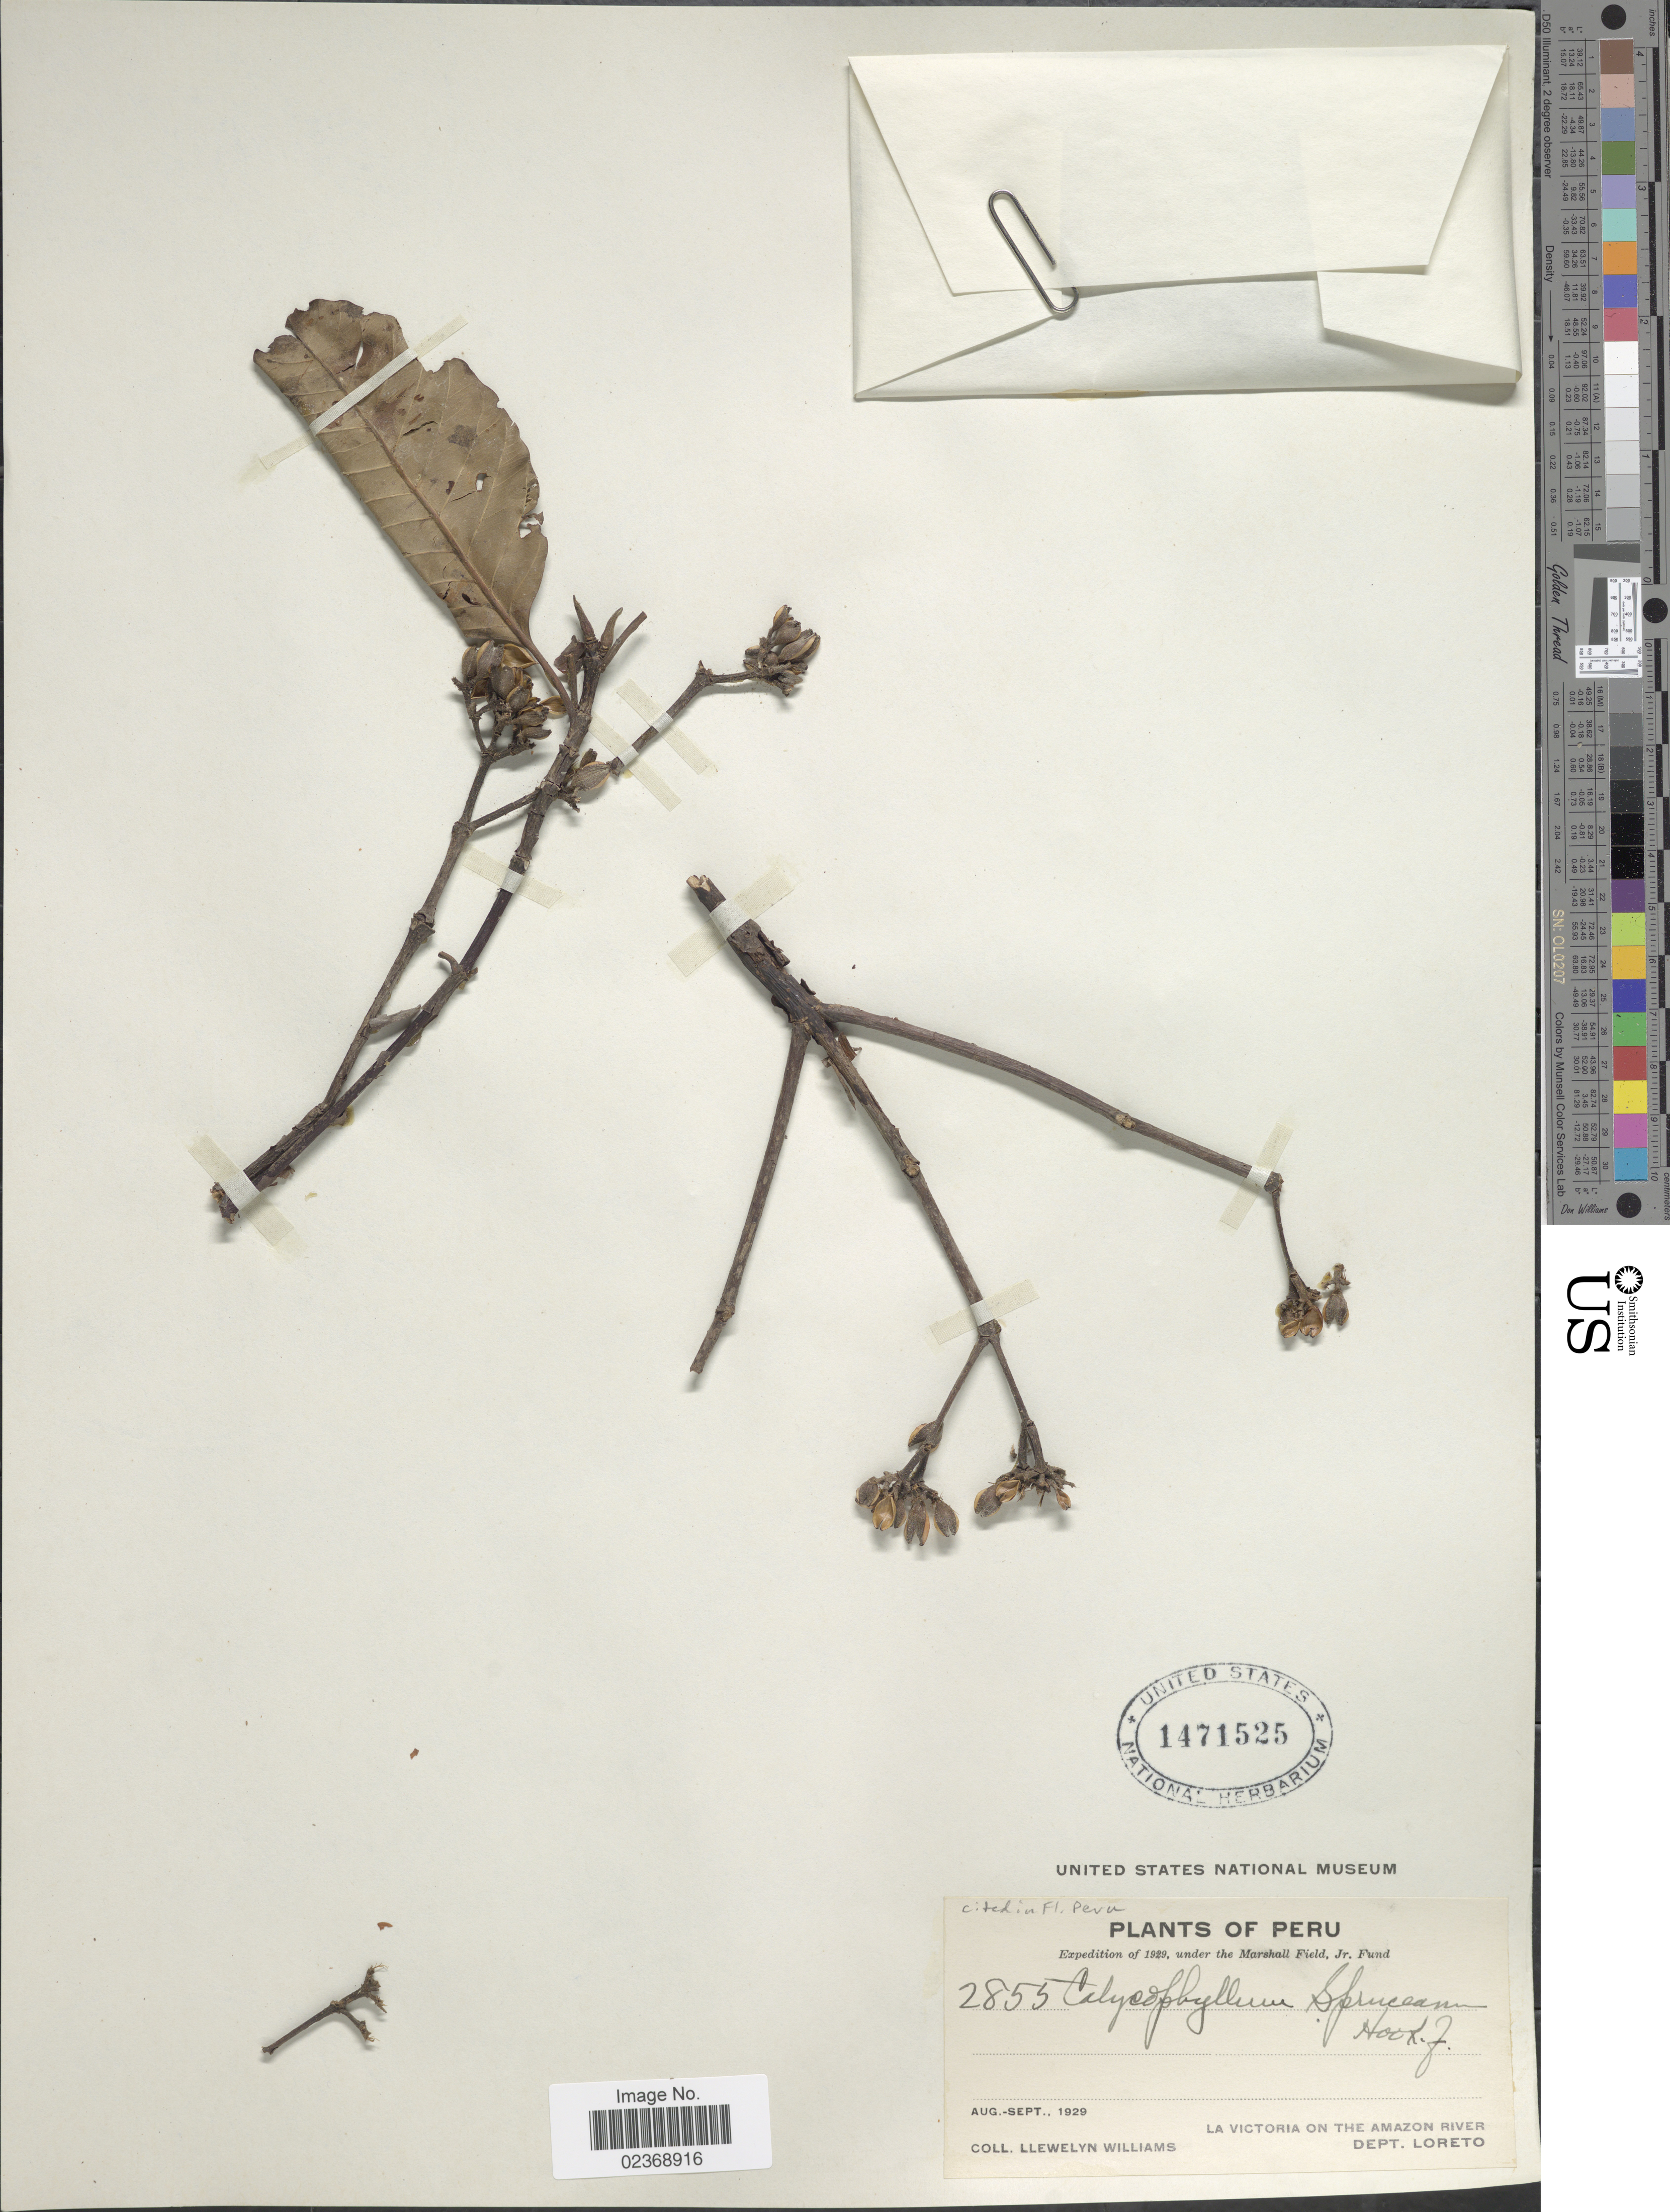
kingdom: Plantae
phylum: Tracheophyta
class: Magnoliopsida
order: Gentianales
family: Rubiaceae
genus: Calycophyllum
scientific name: Calycophyllum spruceanum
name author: (Benth.) Hook. f. ex K. Schum.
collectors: Ll. Williams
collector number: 2855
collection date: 1929-08/1929-09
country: Peru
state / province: Loreto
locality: La Victoria on the Amazon River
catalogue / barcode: US 1471525